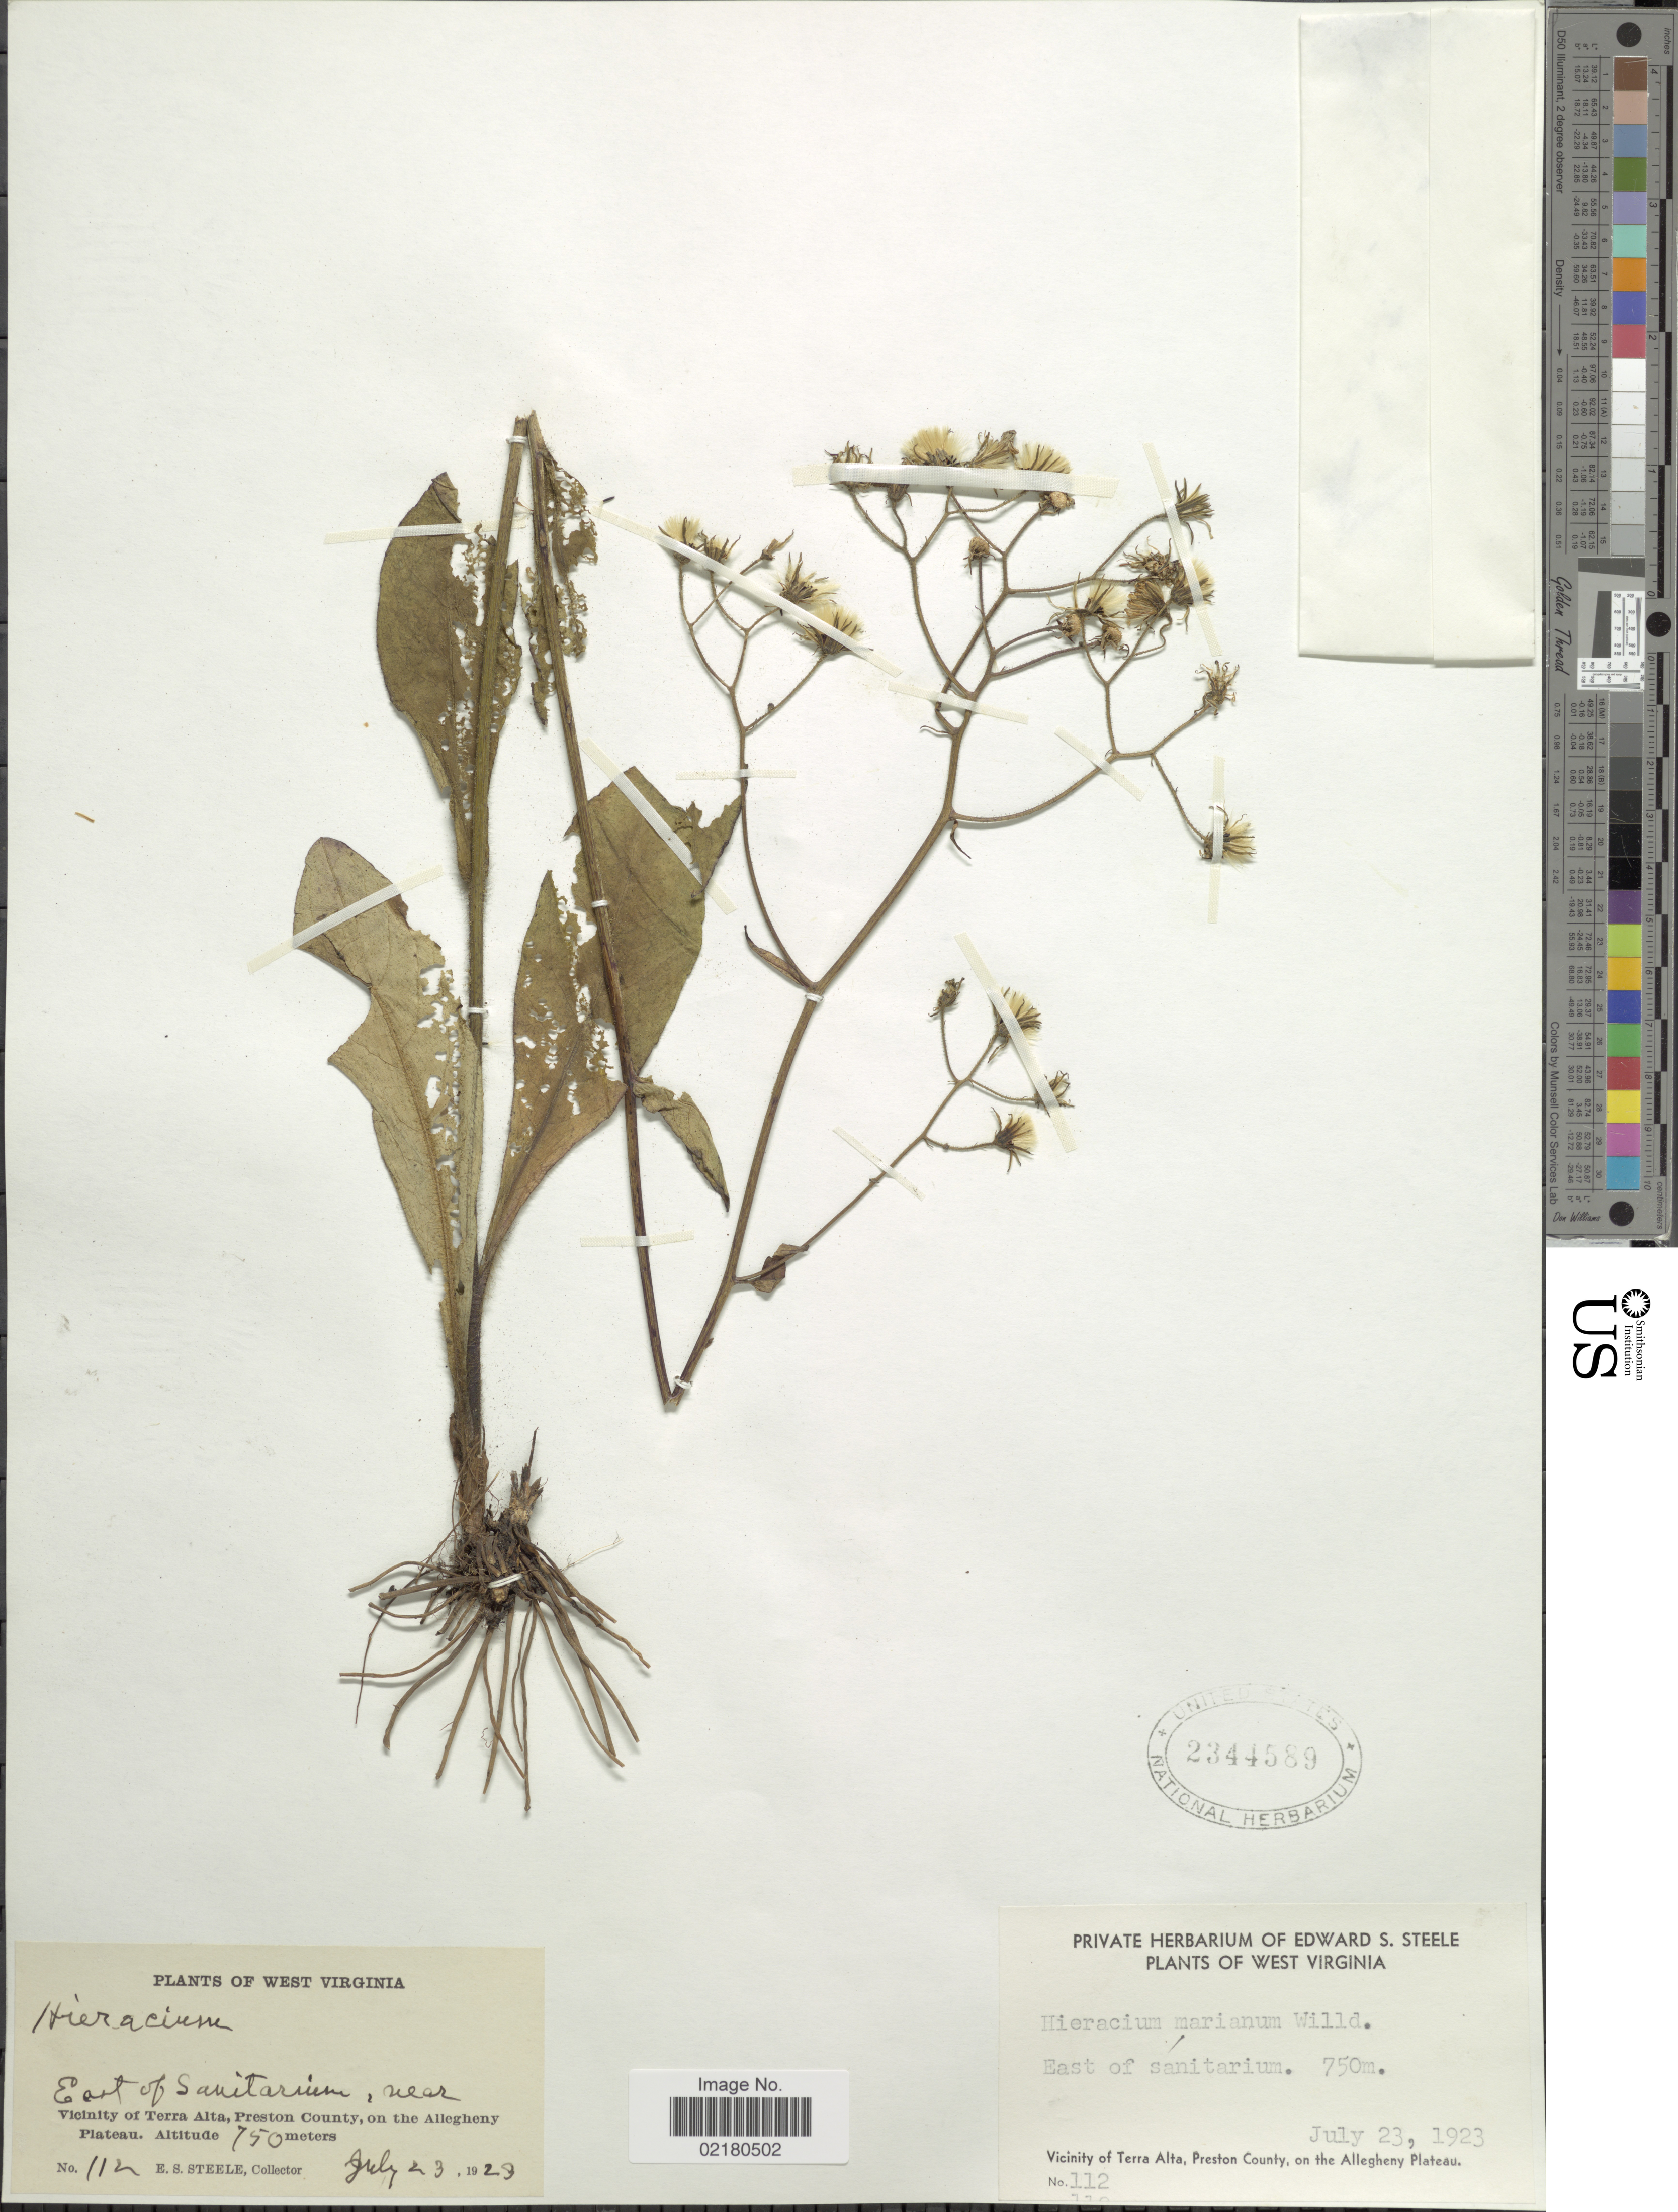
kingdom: Plantae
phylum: Tracheophyta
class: Magnoliopsida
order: Asterales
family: Asteraceae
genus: Hieracium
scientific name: Hieracium marianum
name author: Willd.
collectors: E. Steele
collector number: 112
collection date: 1923-07-23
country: United States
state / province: West Virginia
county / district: Preston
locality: Eastern of Sanitaruim, near Vicinity of Terra Alta, Preston County, on the Allegheny Plateau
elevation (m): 750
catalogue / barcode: US 2344589